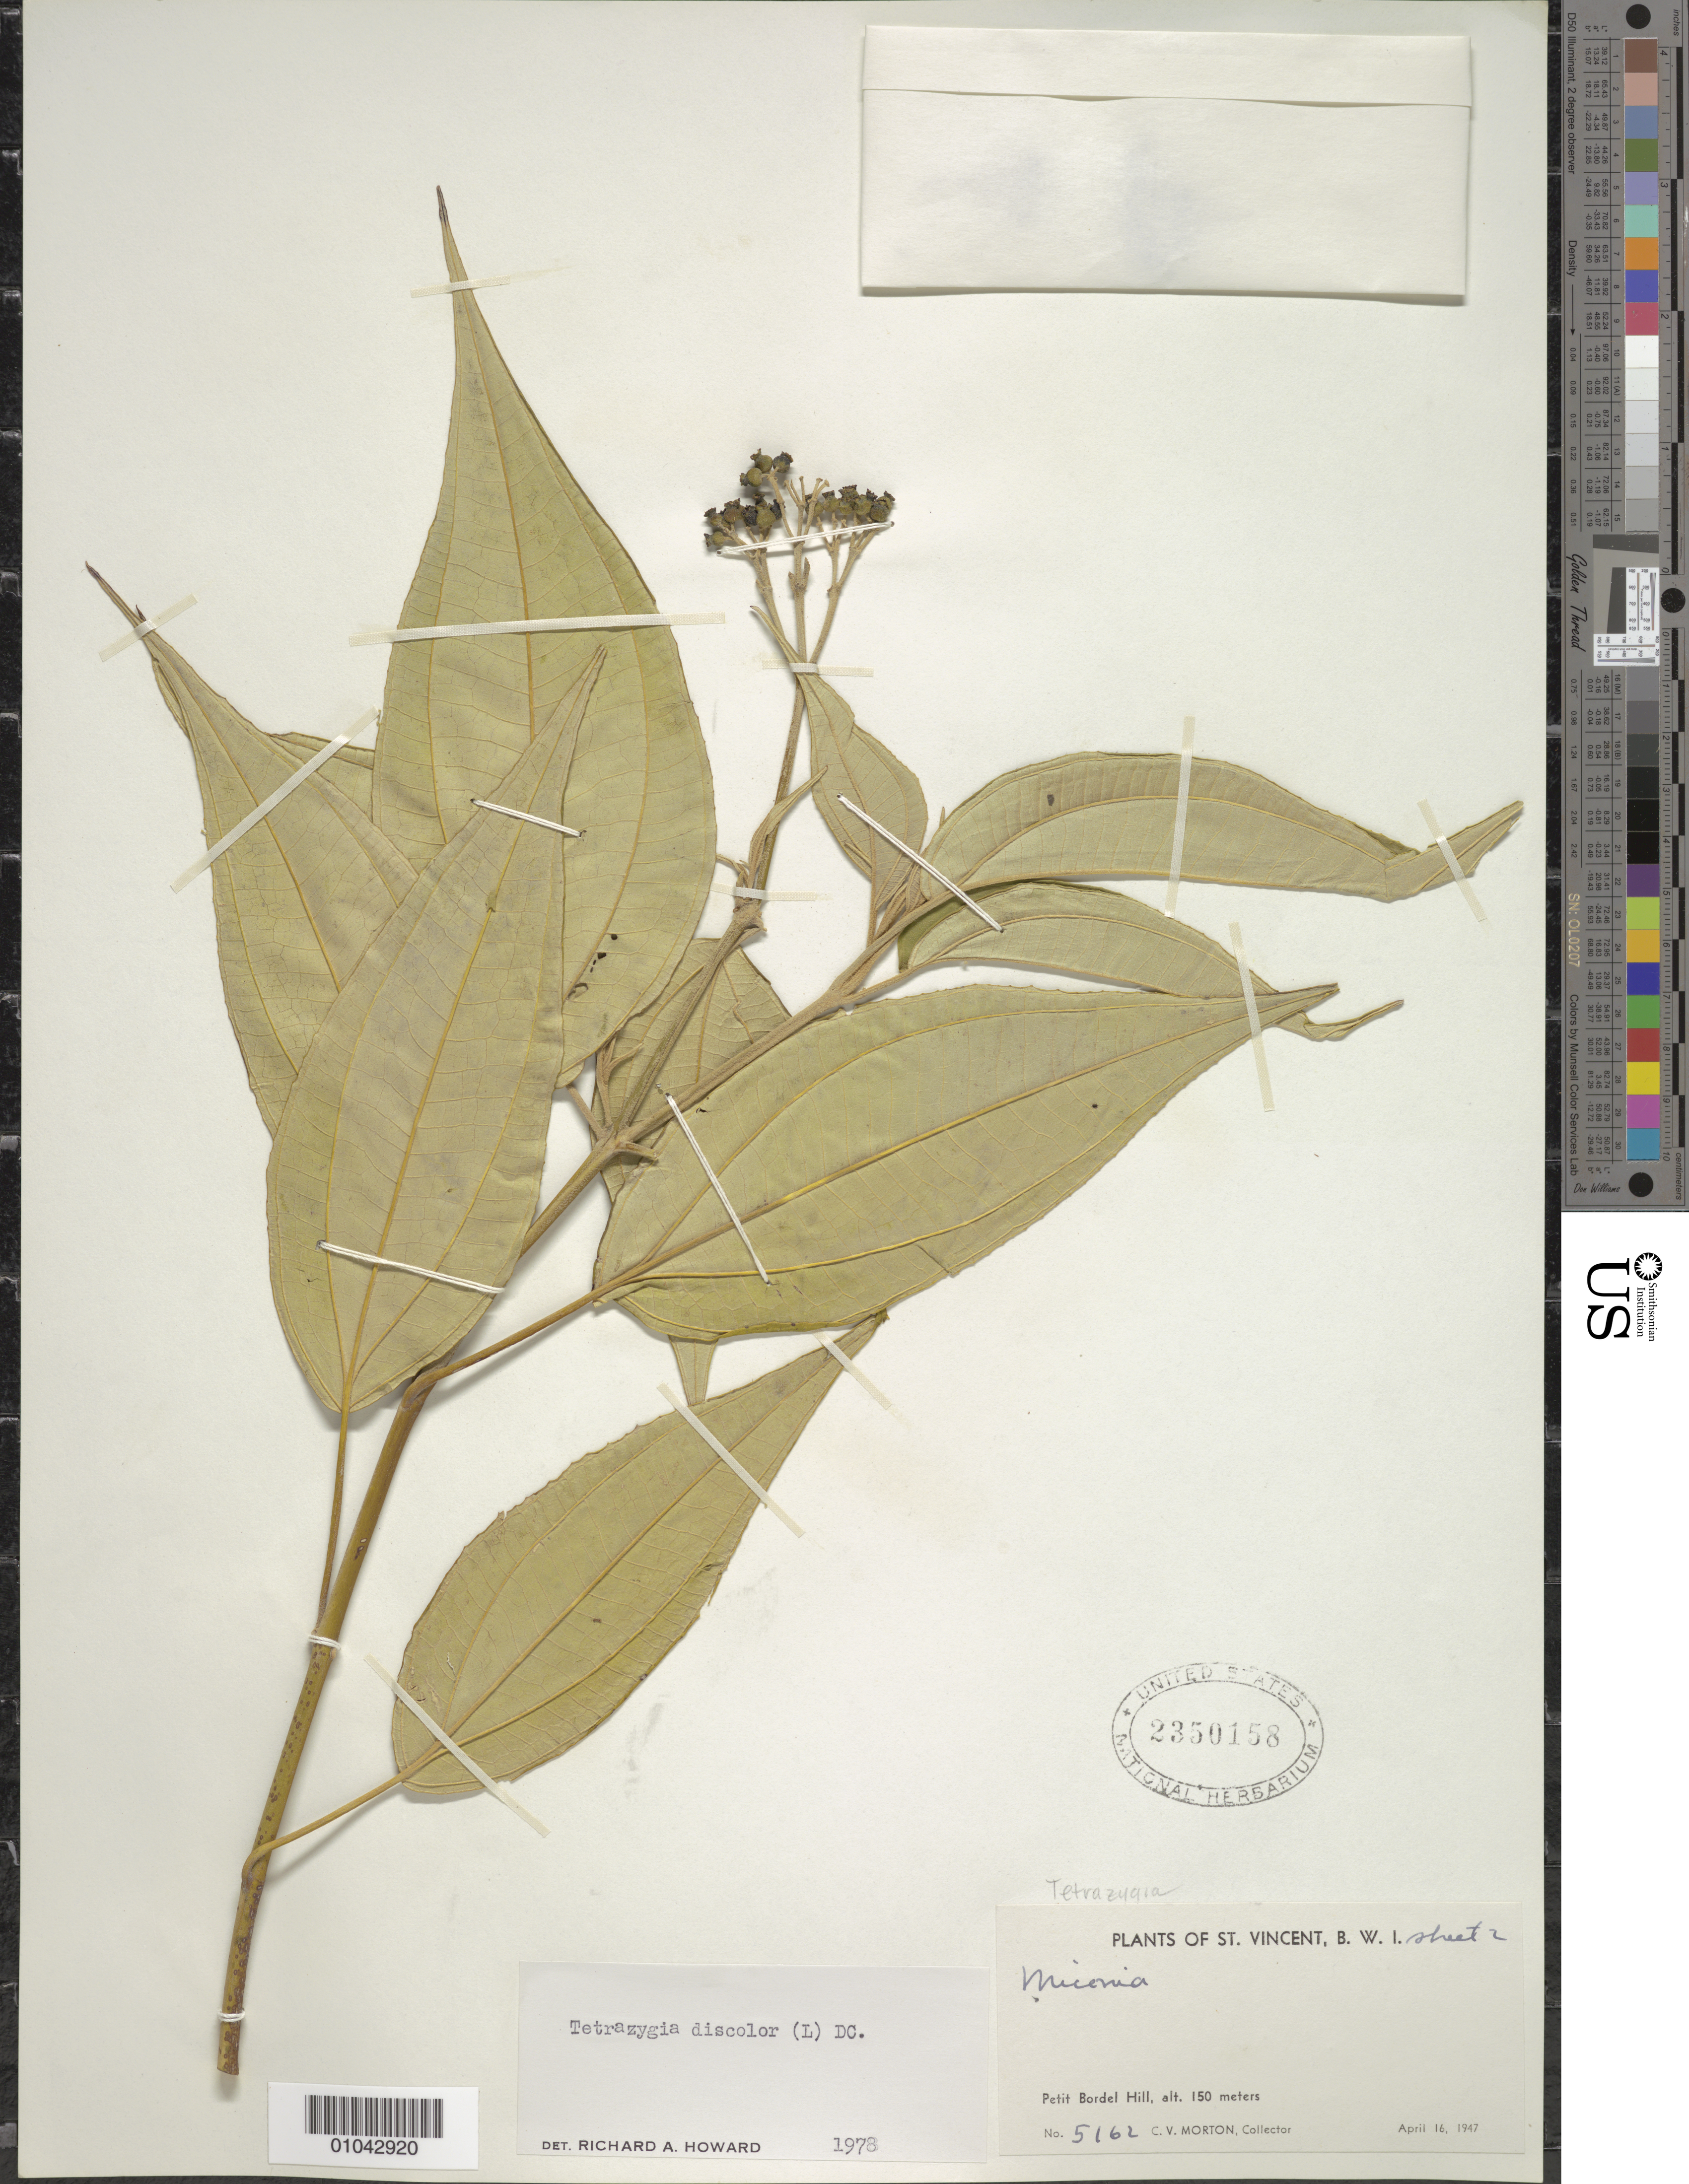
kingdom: Plantae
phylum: Tracheophyta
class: Magnoliopsida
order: Myrtales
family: Melastomataceae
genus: Tetrazygia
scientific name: Tetrazygia discolor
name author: (L.) DC.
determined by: Howard, R. A.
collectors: C. V. Morton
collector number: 5166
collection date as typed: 16 Apr 1947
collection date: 1947-04-16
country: St. Vincent - Grenadines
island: St. Vincent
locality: Petit Bordel Hill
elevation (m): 150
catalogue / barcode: US 2350158